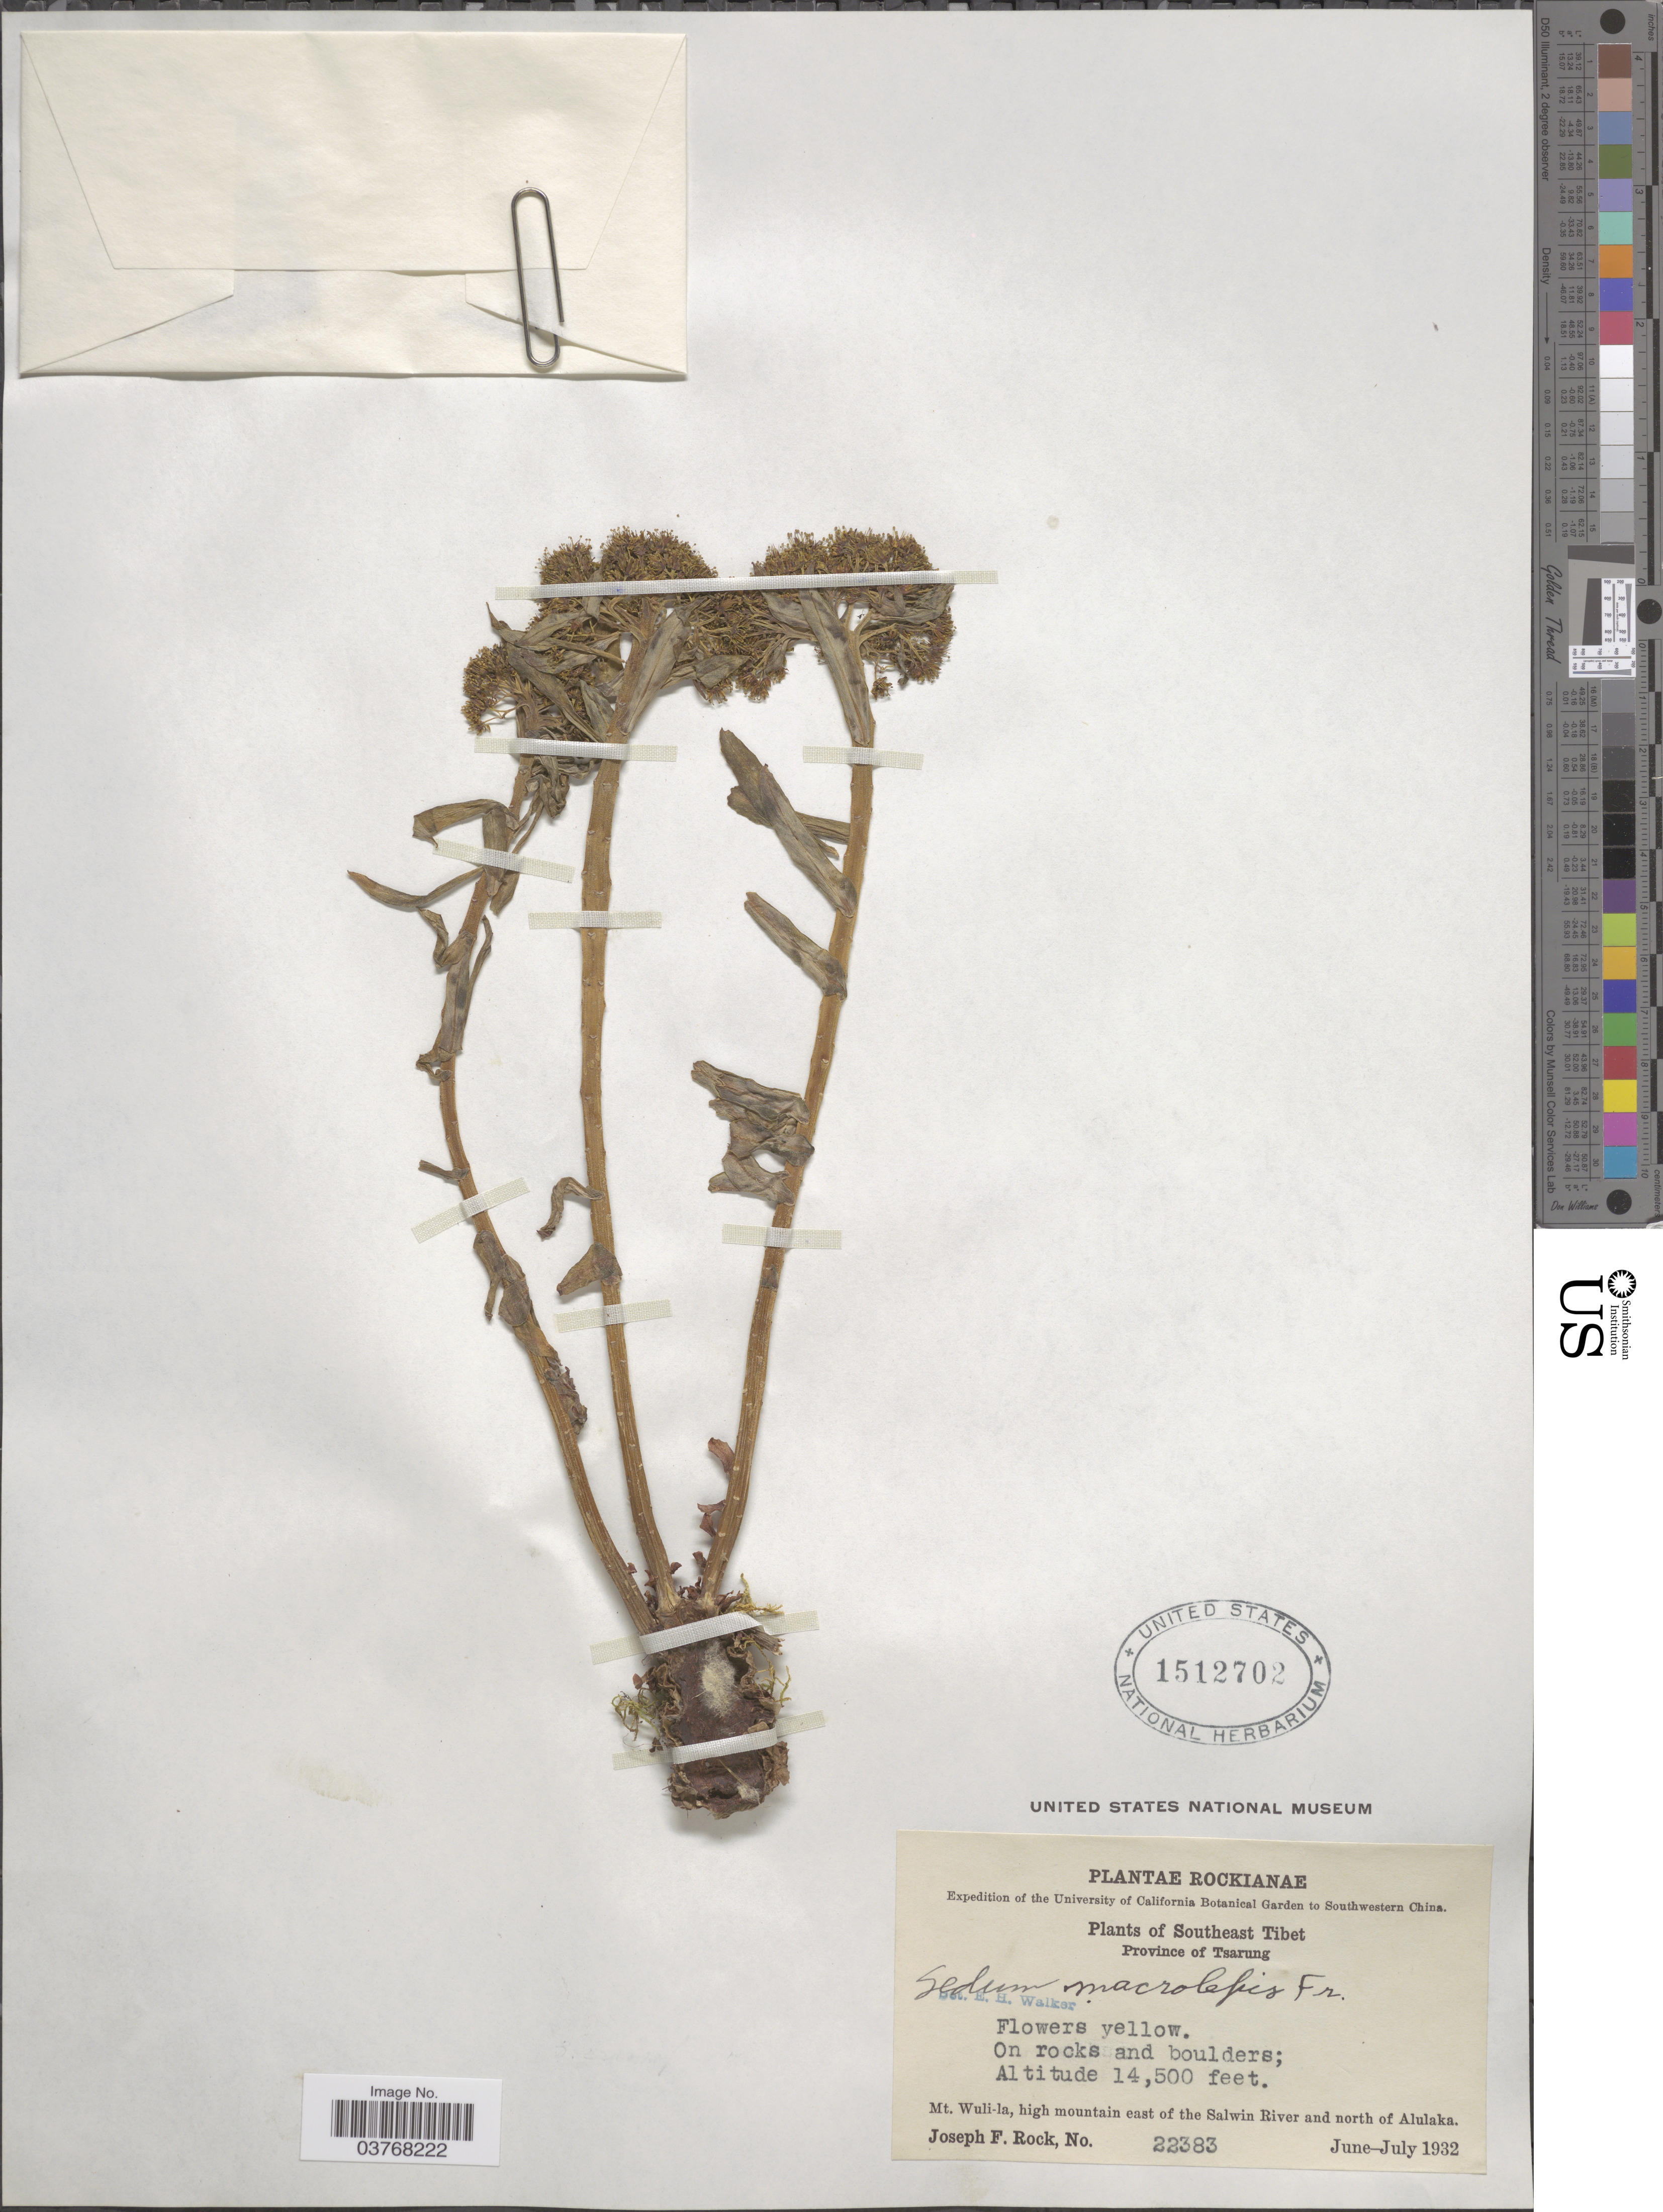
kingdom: Plantae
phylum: Tracheophyta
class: Magnoliopsida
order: Saxifragales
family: Crassulaceae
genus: Rhodiola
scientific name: Rhodiola kirilowii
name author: (Regel) Maxim.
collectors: J. F. Rock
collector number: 22383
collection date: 1932-06/1932-07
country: China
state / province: Xizang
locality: Southwestern China. Southeast Tibet. Province of Tsarung. Mt. Wuli-la, high mountain east of the Salwin River and north of Alulaka.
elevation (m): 4420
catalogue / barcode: US 1512702